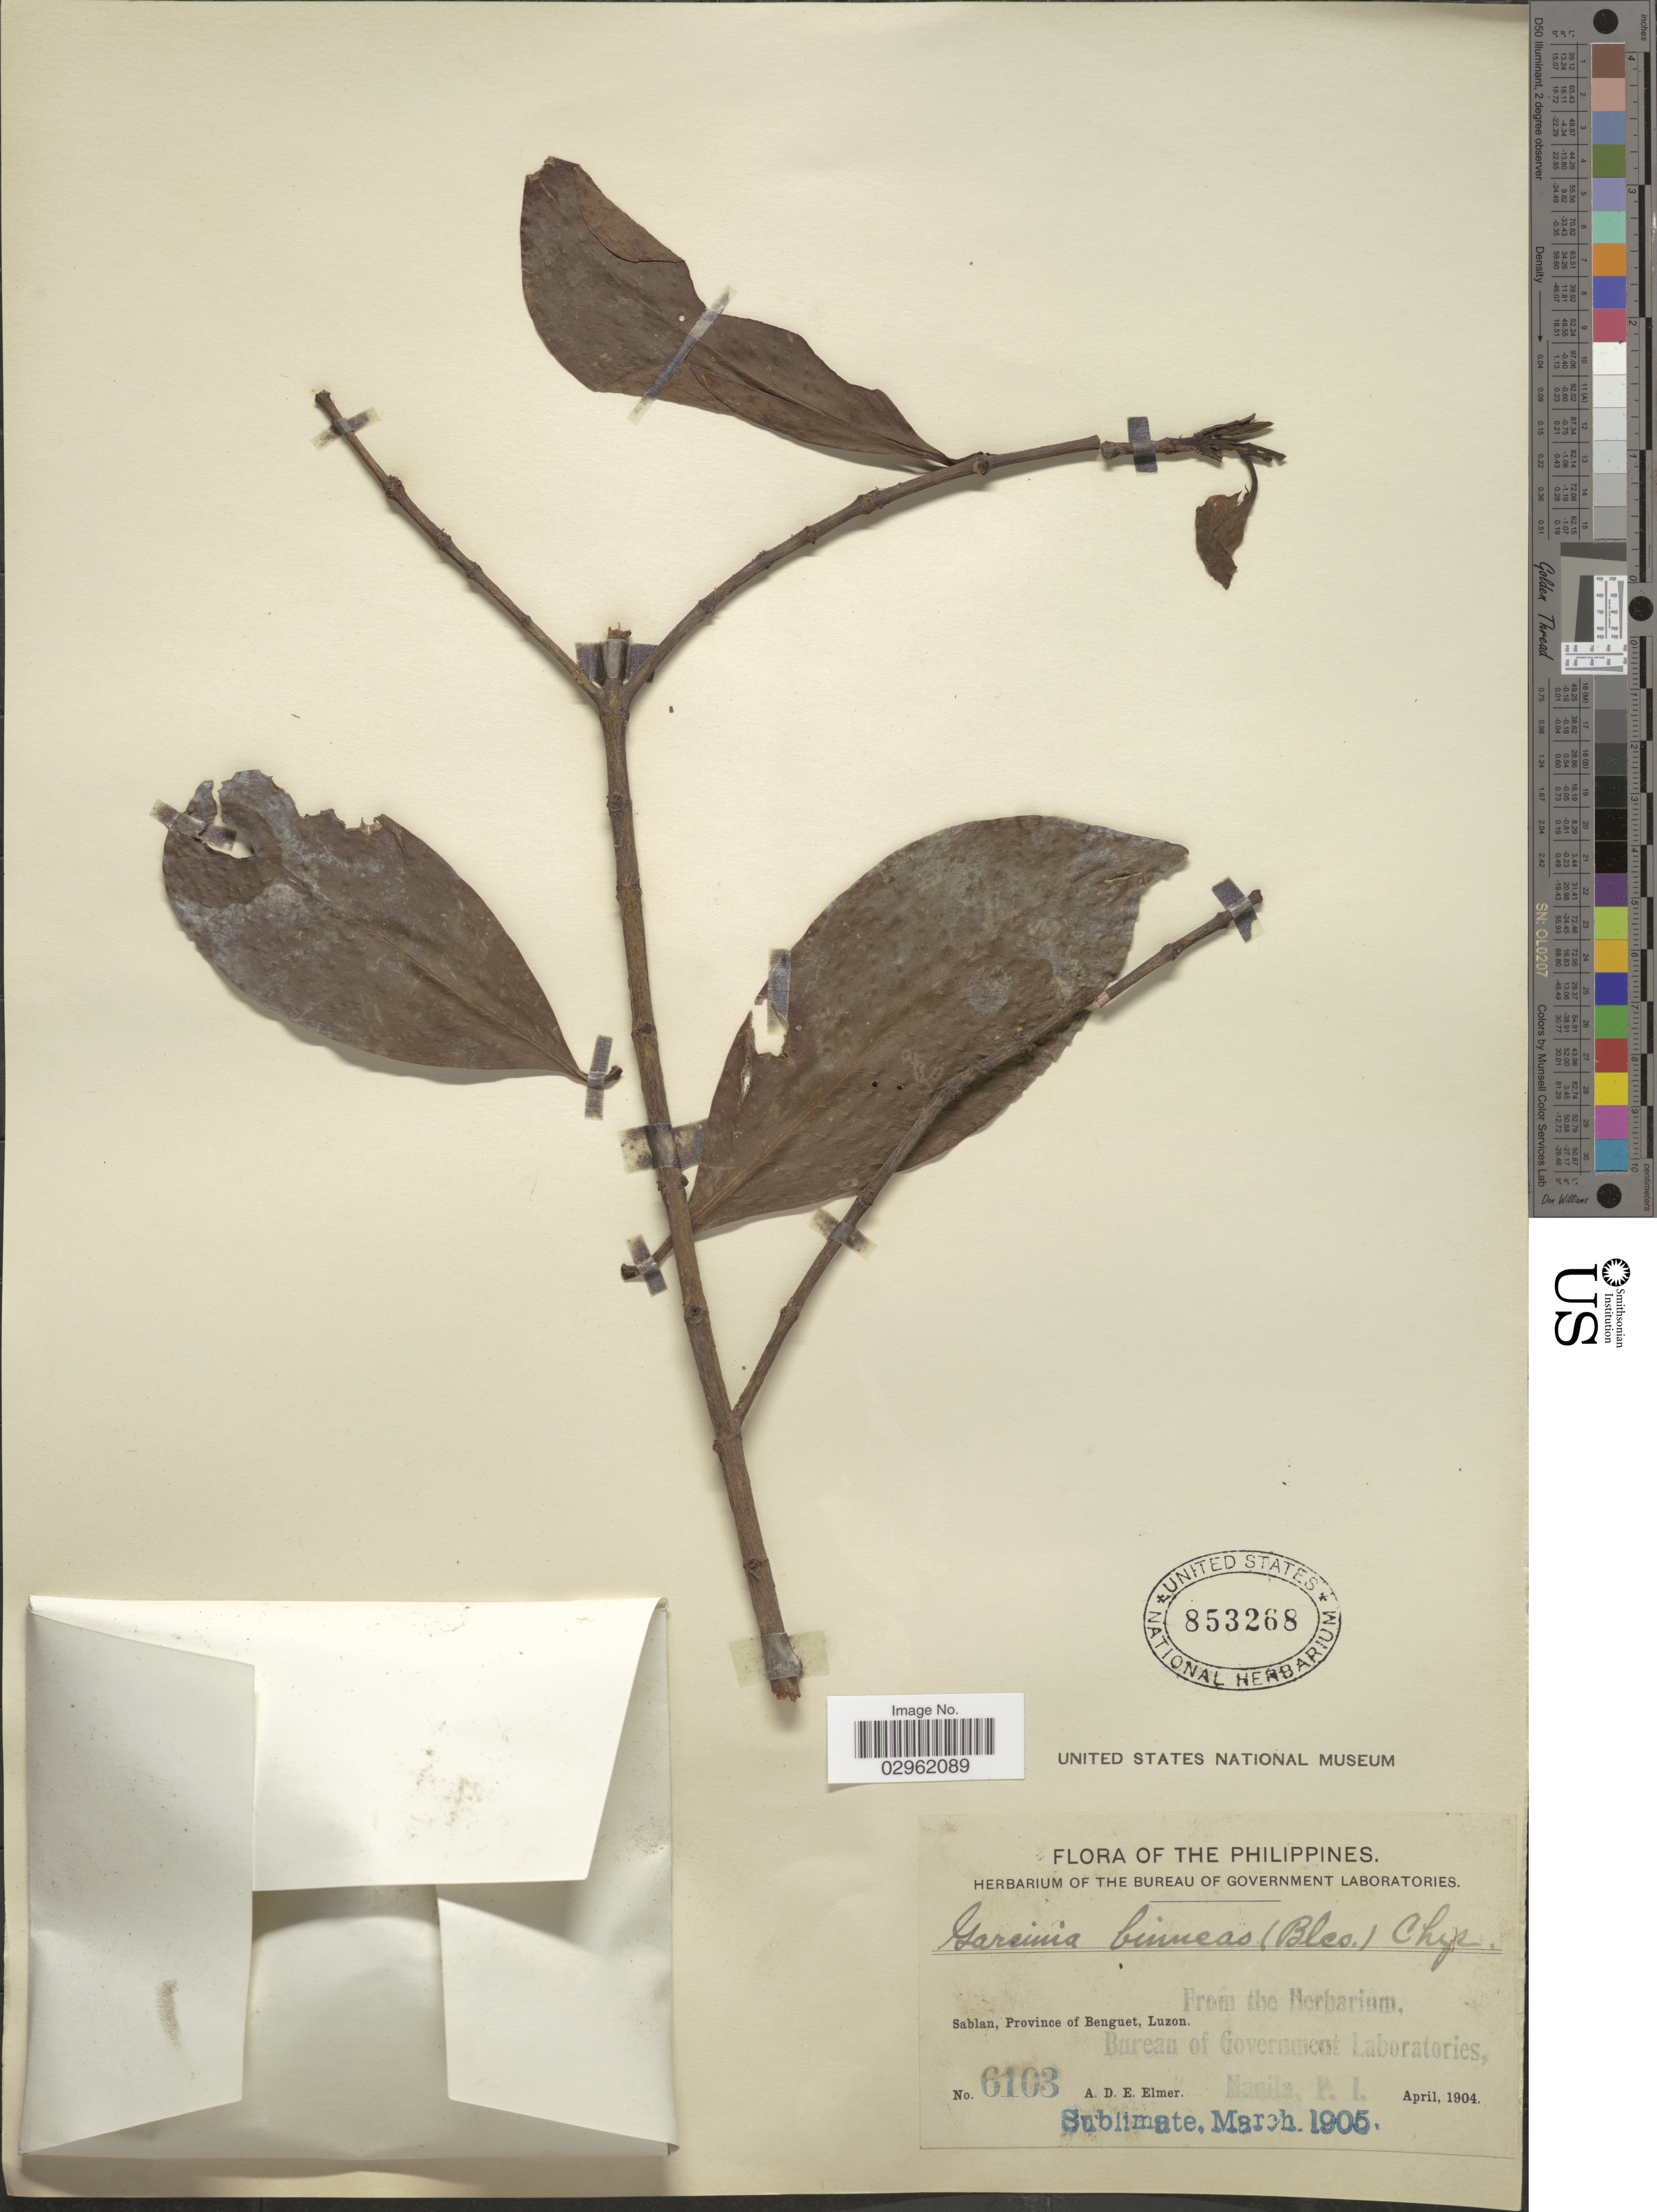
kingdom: Plantae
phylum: Tracheophyta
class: Magnoliopsida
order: Malpighiales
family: Clusiaceae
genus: Garcinia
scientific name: Garcinia binucao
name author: (Blanco) Choisy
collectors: A. D. E. Elmer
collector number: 6103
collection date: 1904-04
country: Philippines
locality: Sablan, Province of Benguet, Luzon.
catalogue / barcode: US 853268